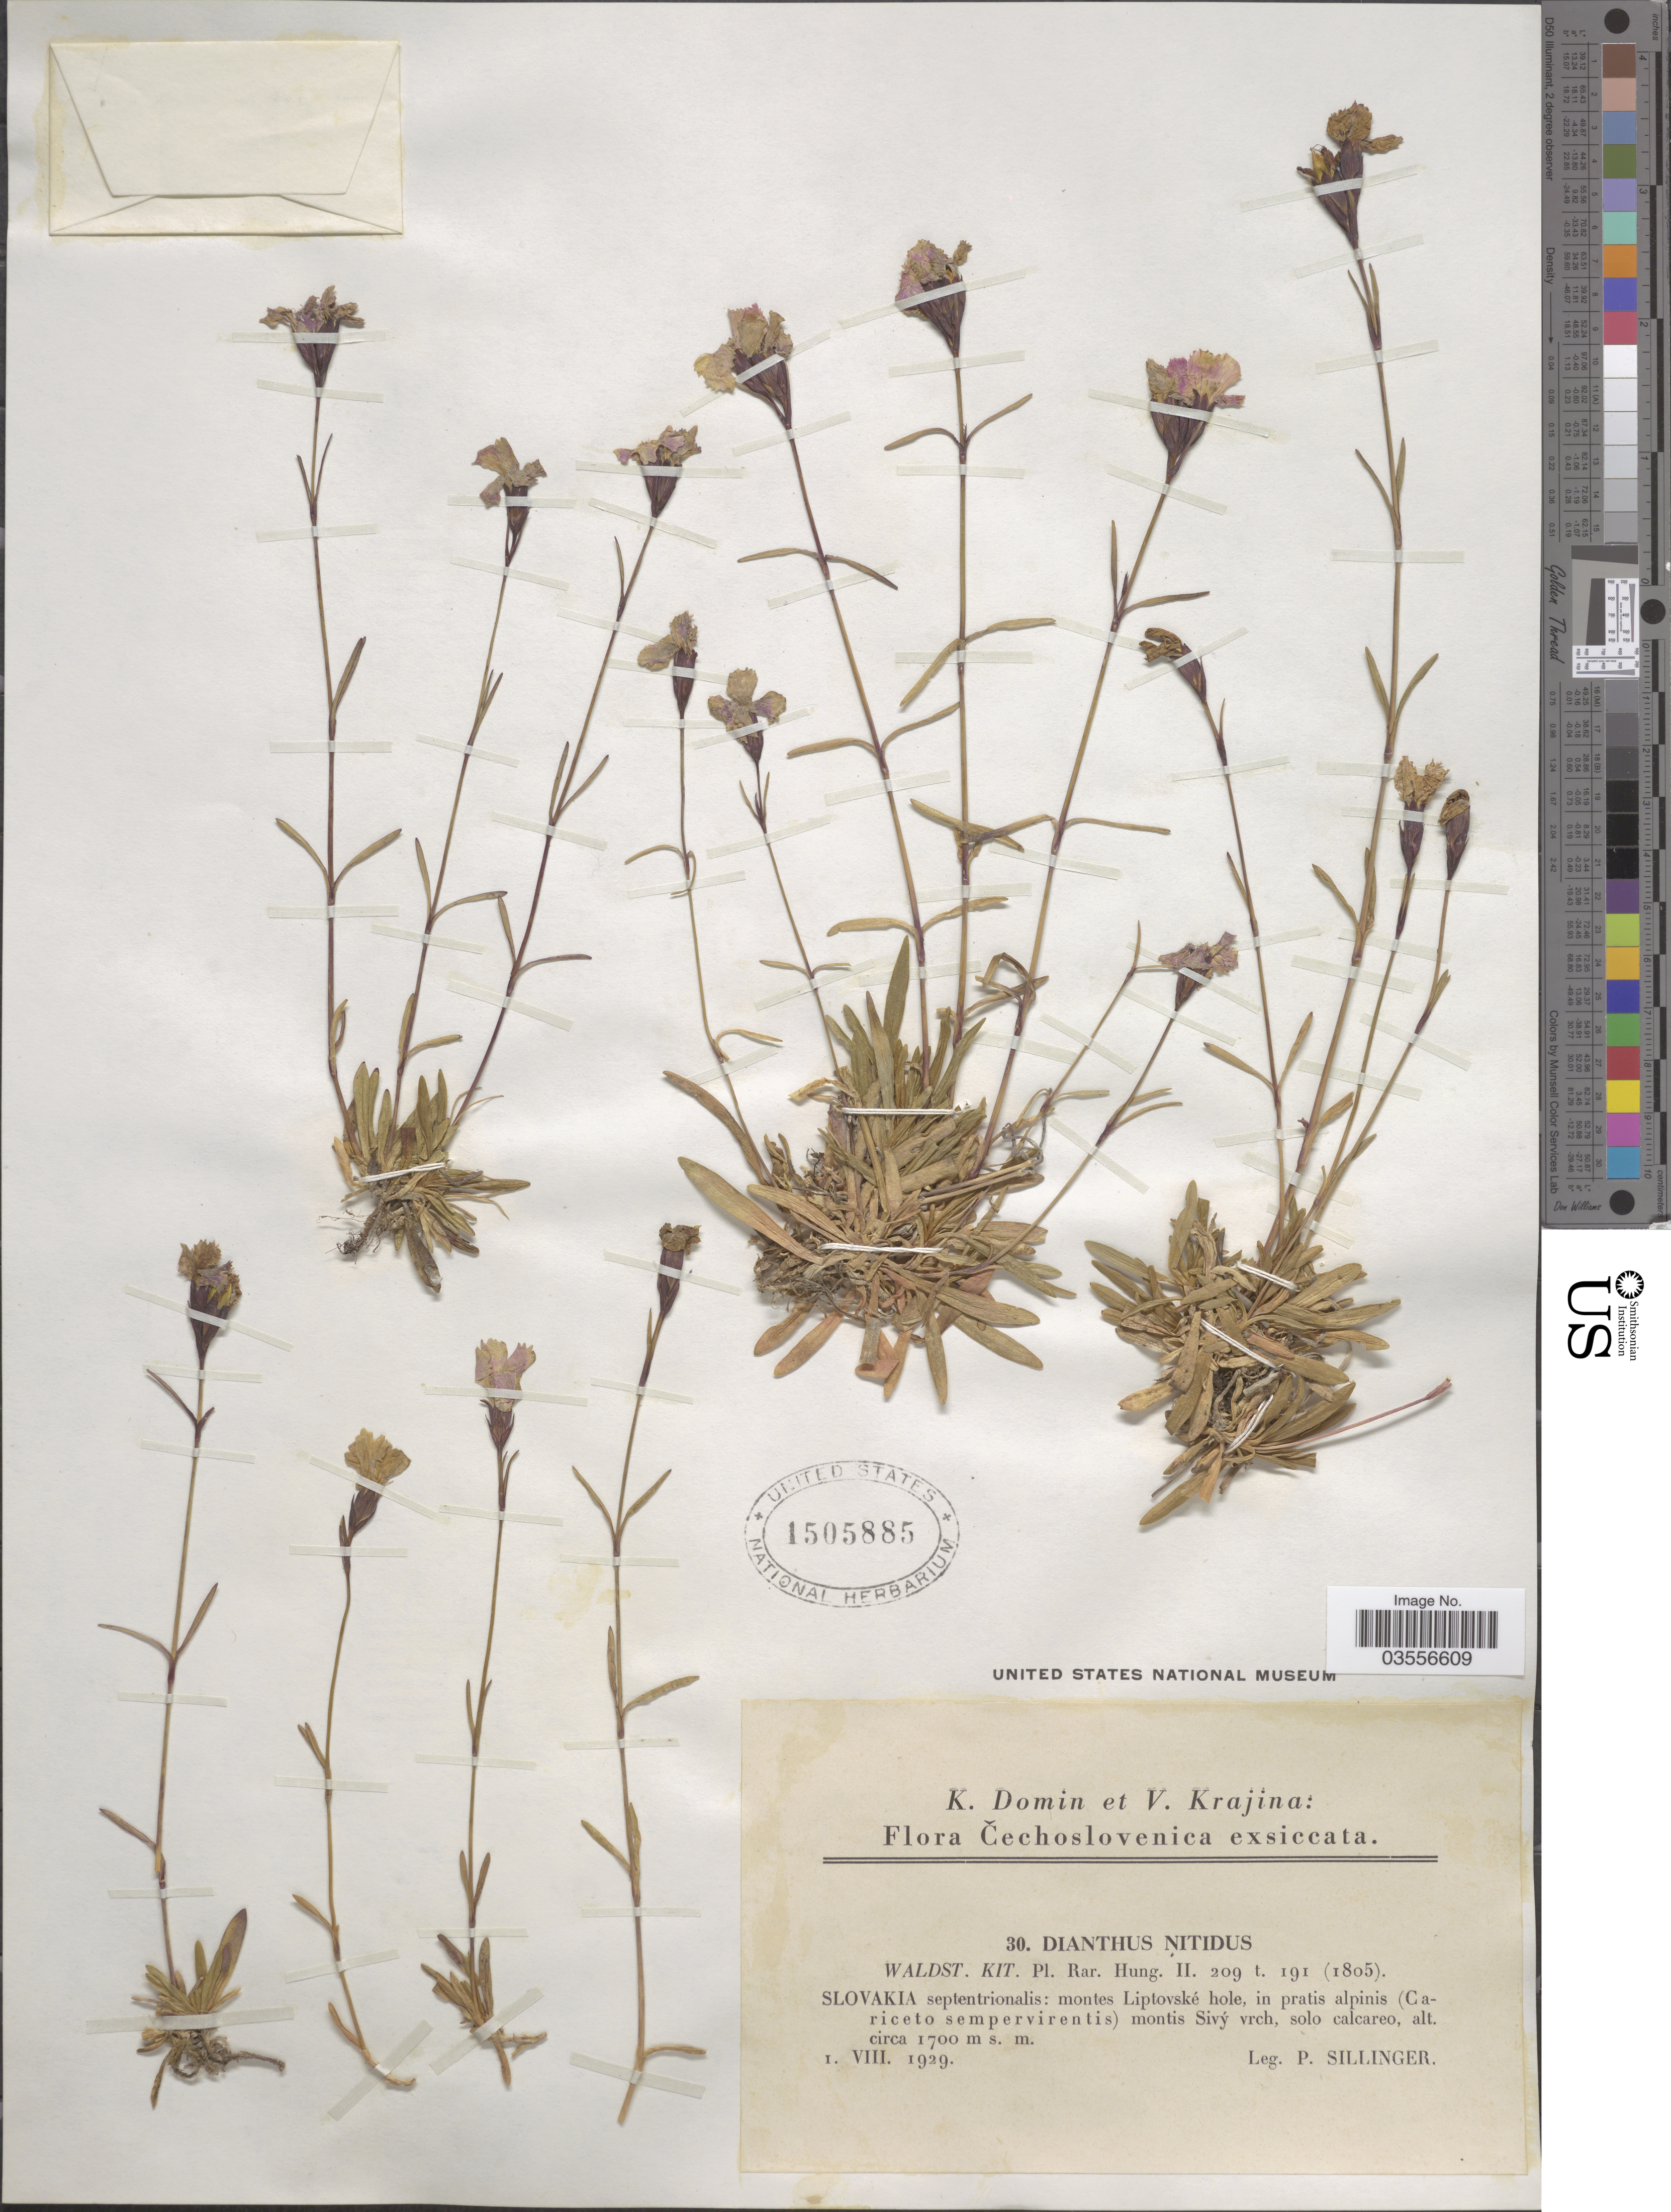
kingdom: Plantae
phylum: Tracheophyta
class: Magnoliopsida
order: Caryophyllales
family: Caryophyllaceae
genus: Dianthus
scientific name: Dianthus nitidus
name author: Waldst. & Kit.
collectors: P. Sillinger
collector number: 30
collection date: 1929-08-01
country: Slovakia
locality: Čechoslovenica. Slovakia septentrionalis: montes Liptovské hole, in pratis alpinis (Cariceto sempervirentis) montis Sivý vrch, solo calcareo.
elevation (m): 1700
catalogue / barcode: US 1505885